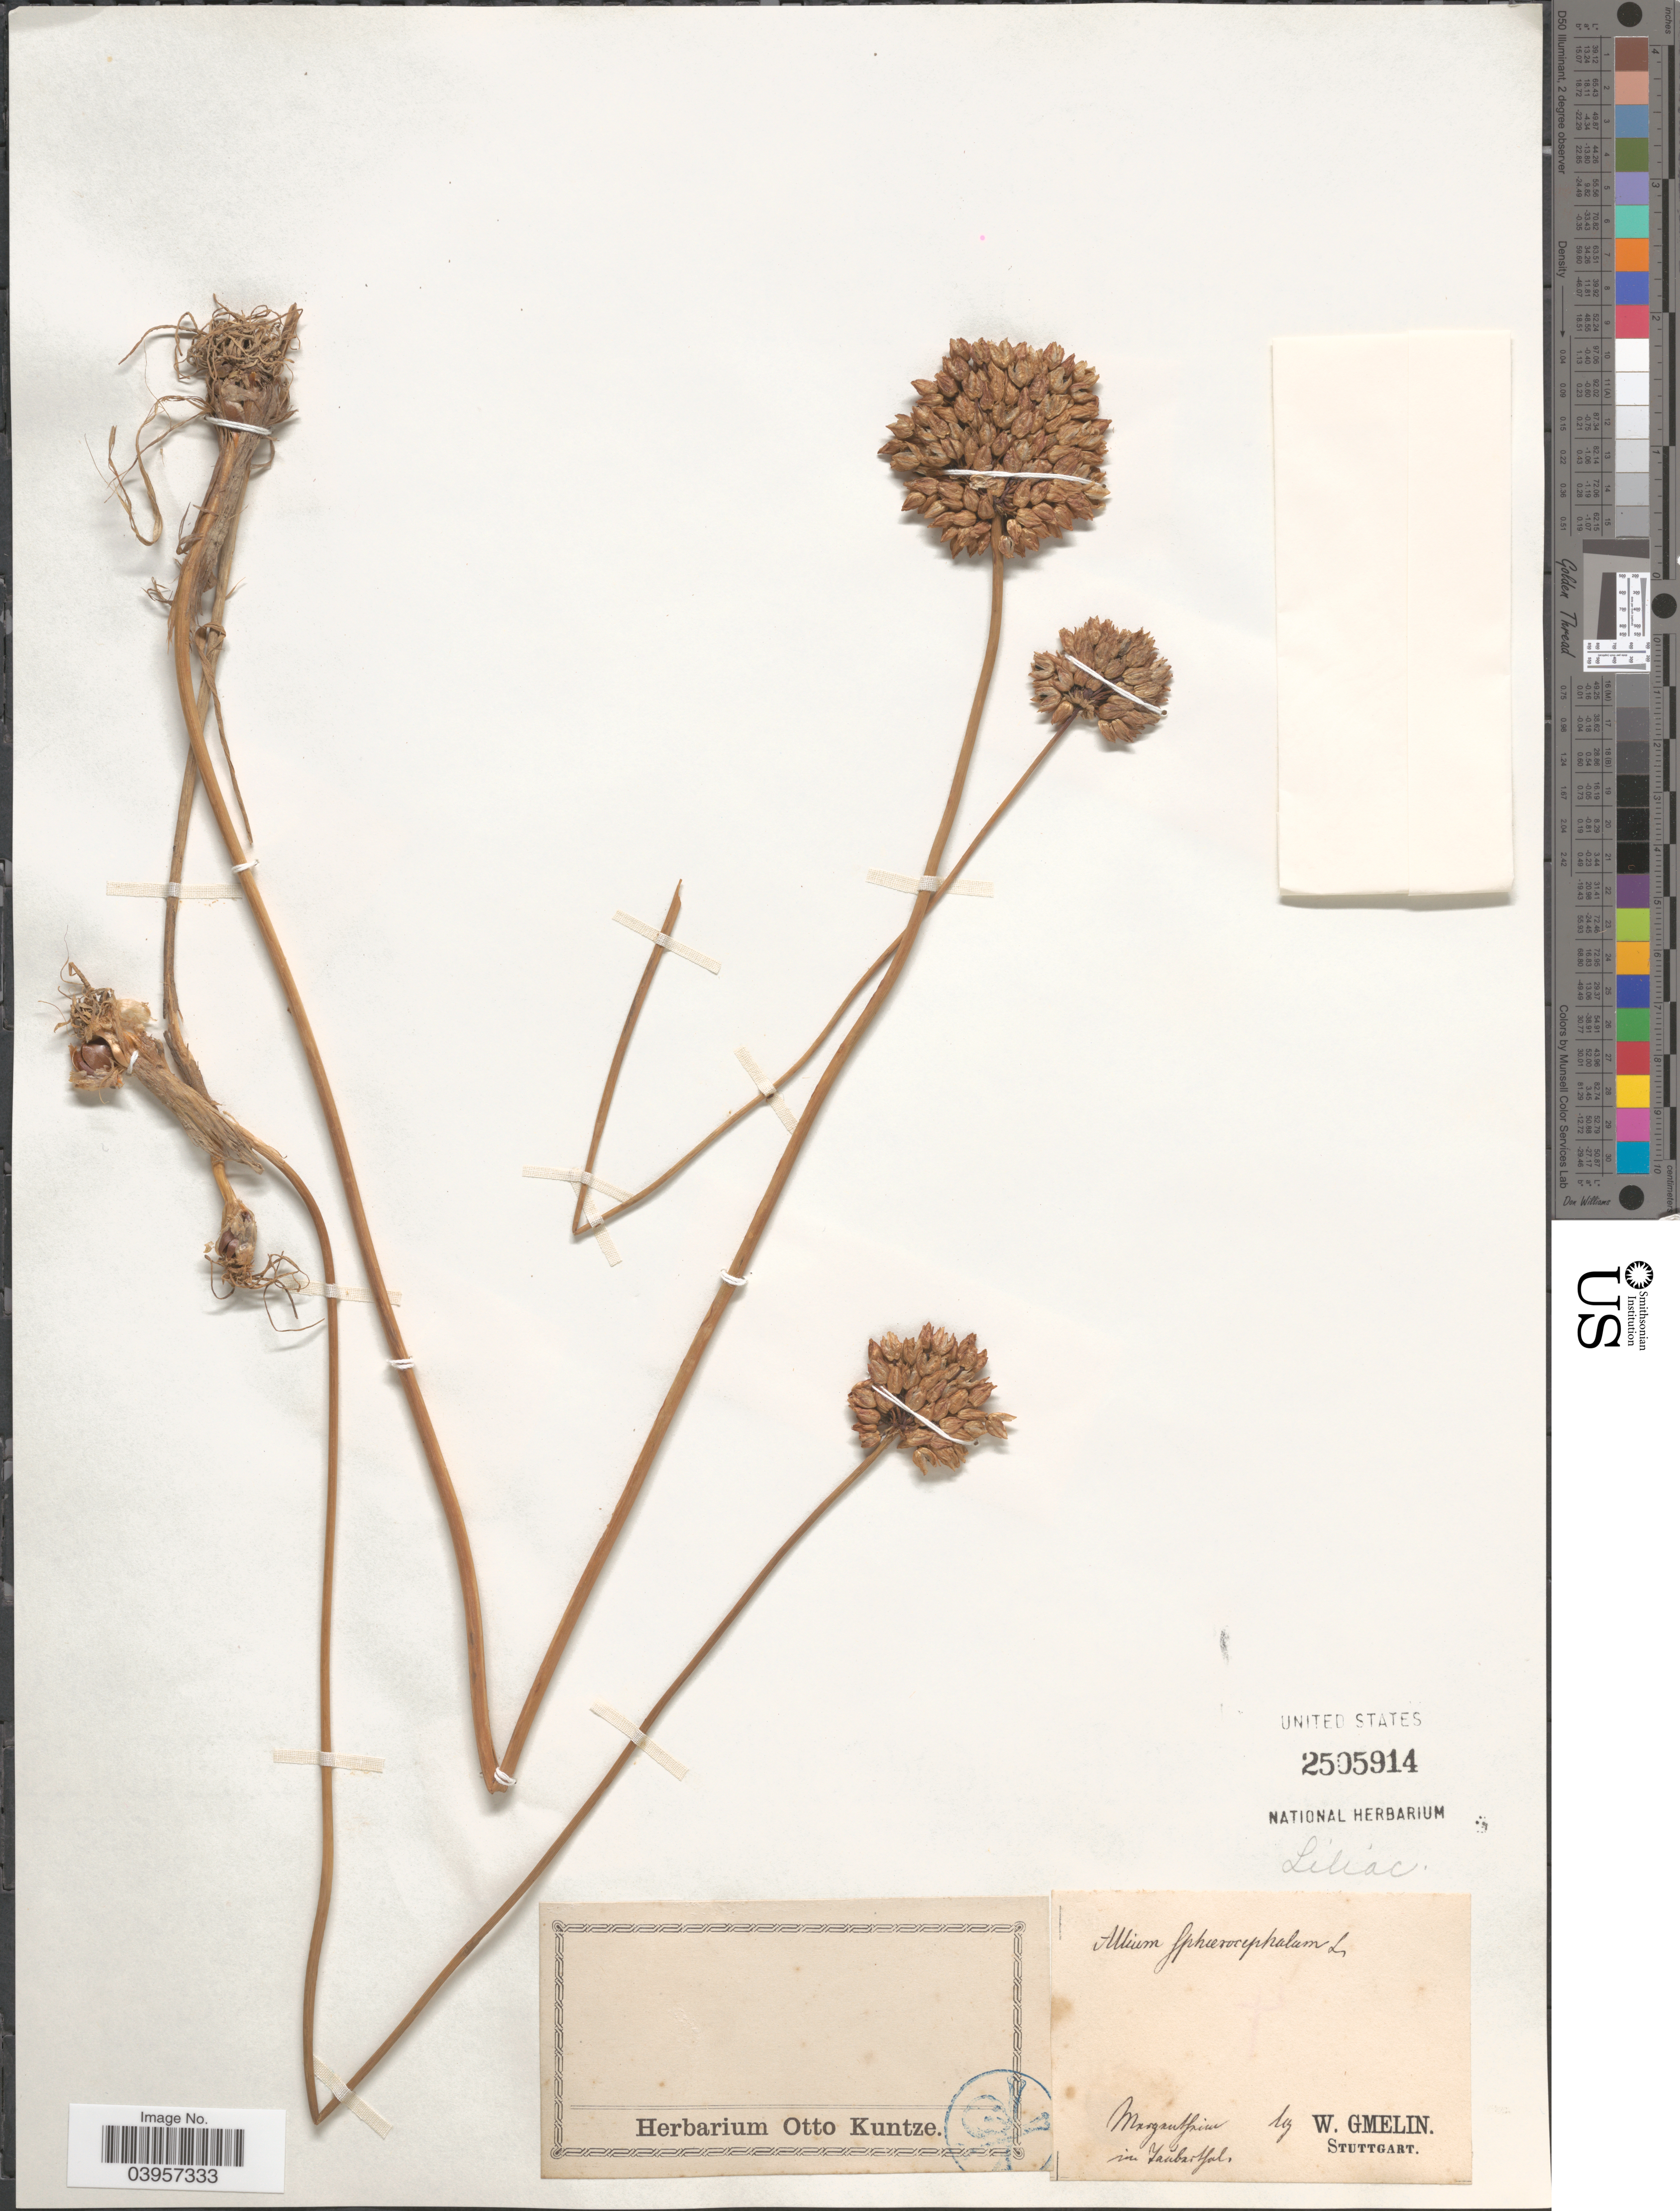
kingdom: Plantae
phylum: Tracheophyta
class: Liliopsida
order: Asparagales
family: Amaryllidaceae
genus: Allium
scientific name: Allium sphaerocephalum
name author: L.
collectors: W. Gmelin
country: Germany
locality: Morgenstein. in Zaubartfal.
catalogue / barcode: US 2505914